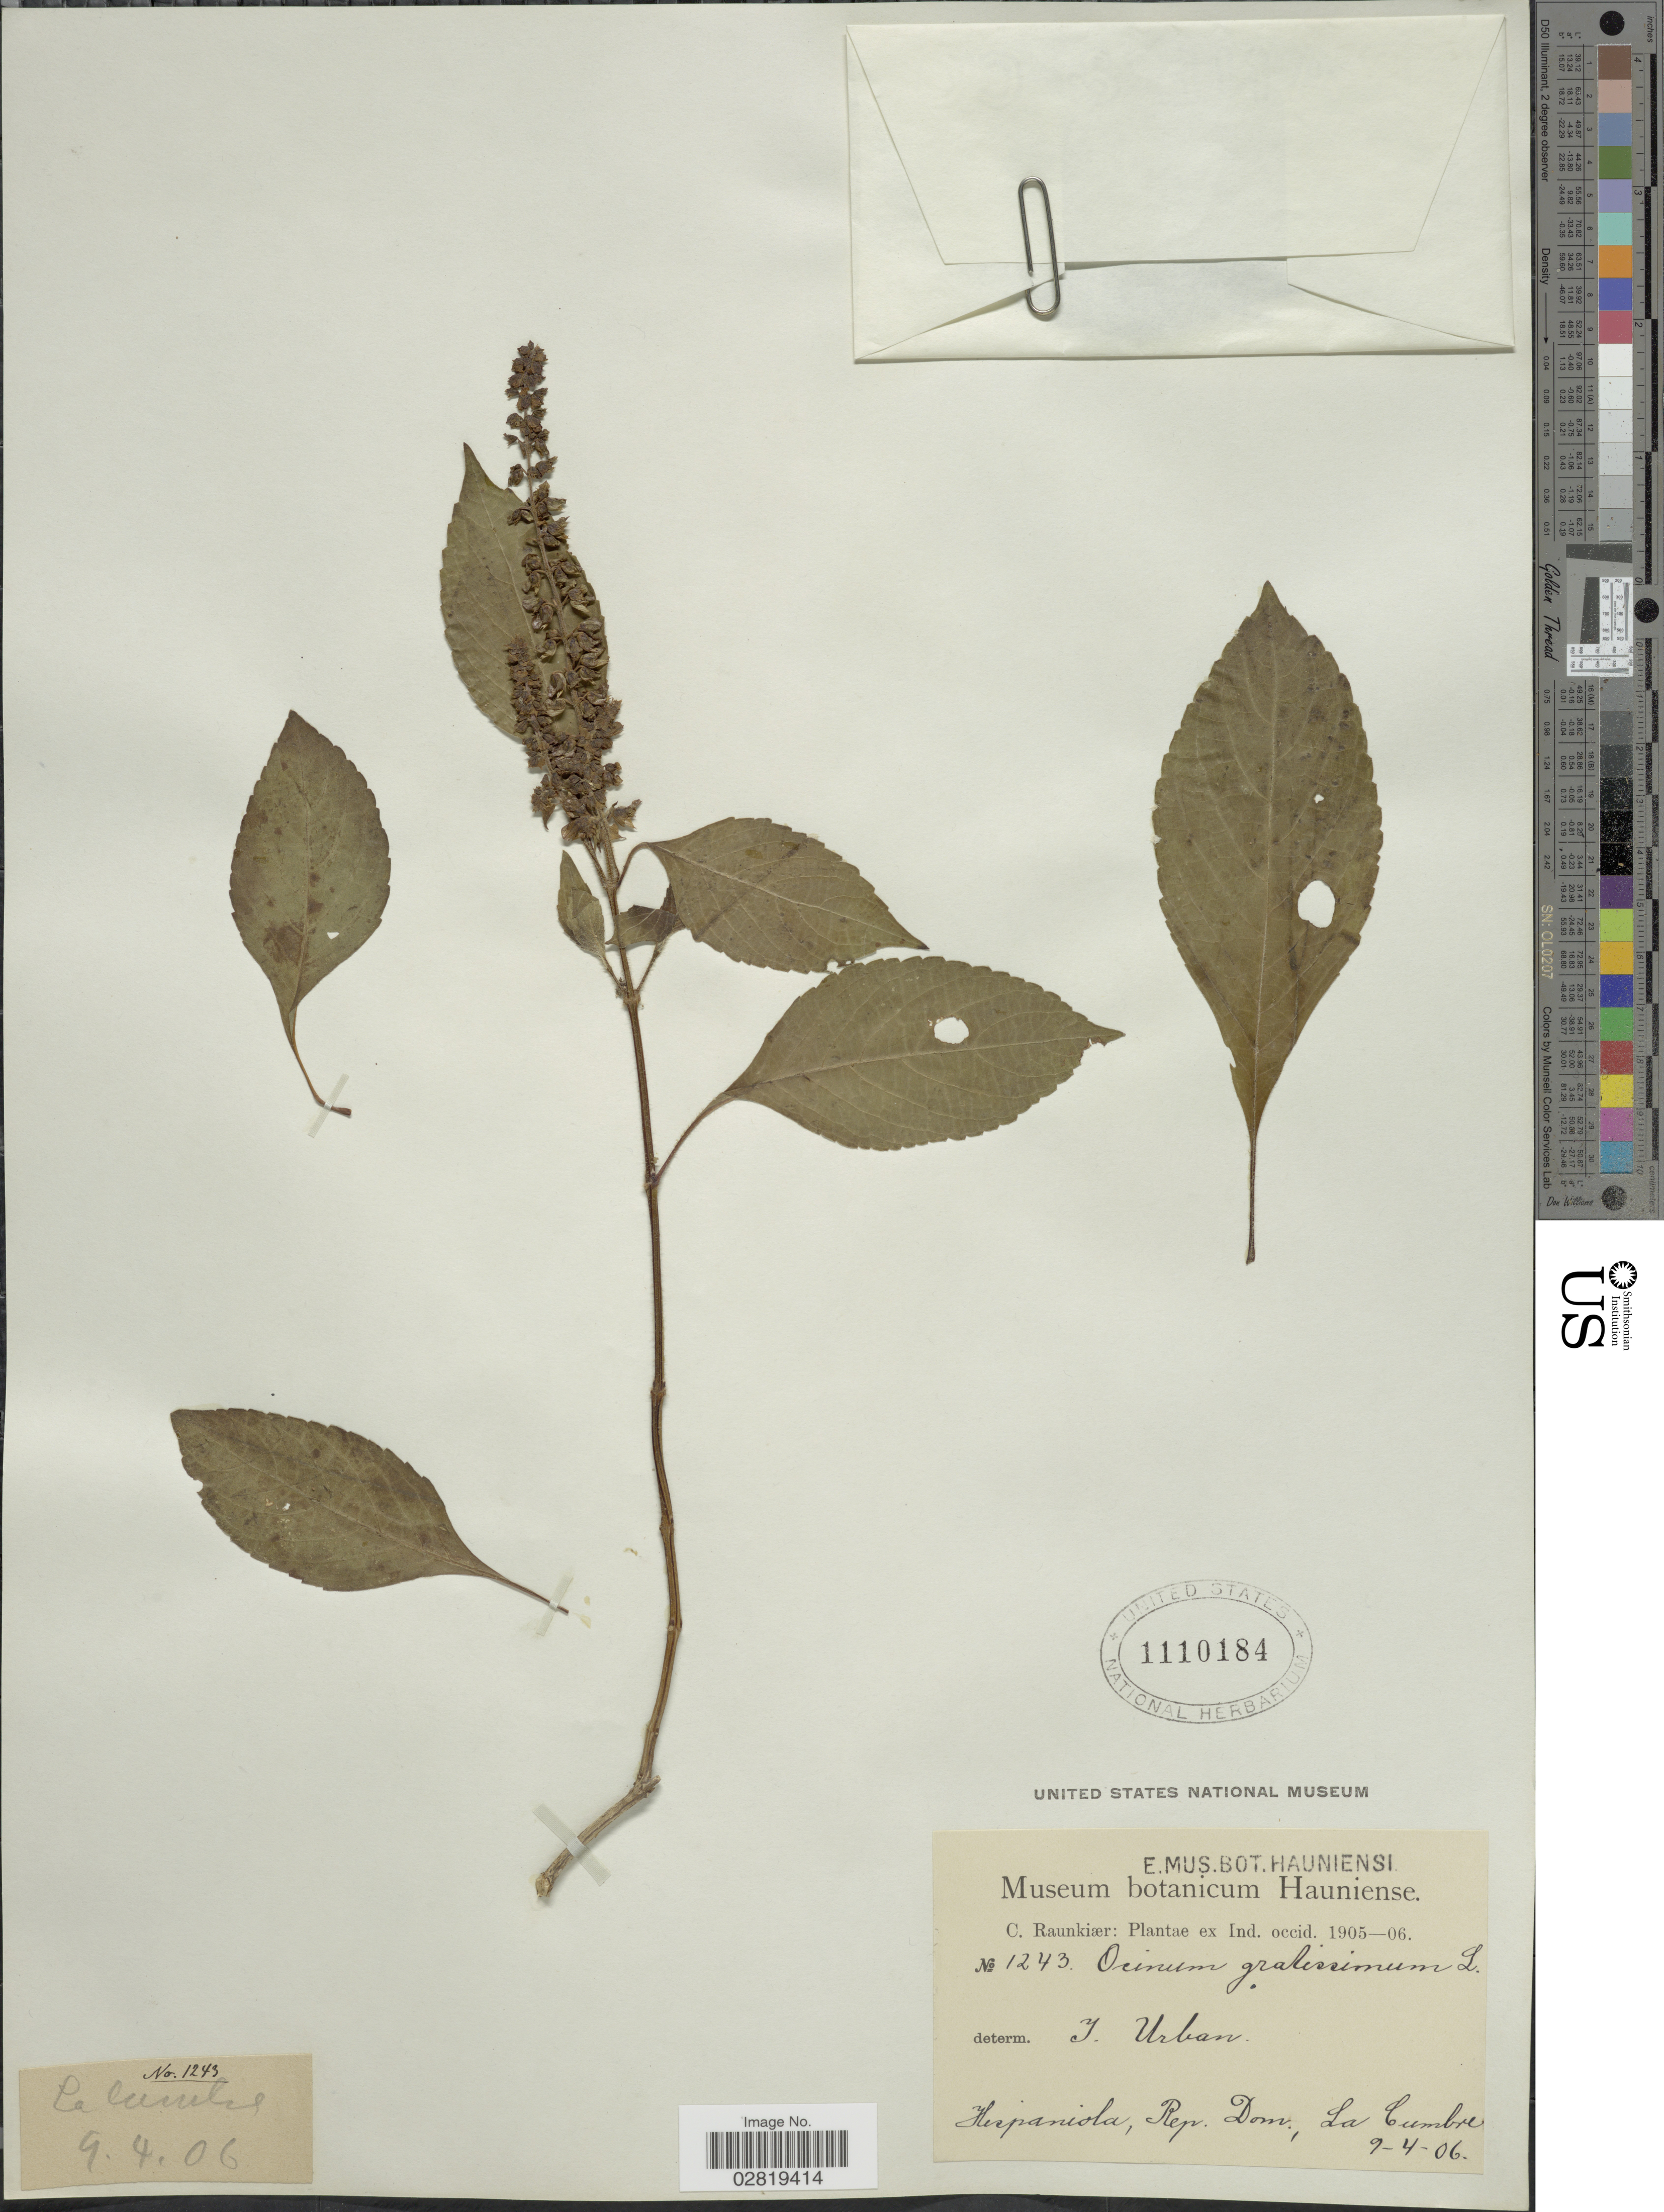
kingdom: Plantae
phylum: Tracheophyta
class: Magnoliopsida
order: Lamiales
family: Lamiaceae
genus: Ocimum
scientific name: Ocimum gratissimum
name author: L.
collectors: C. C. Raunkiaer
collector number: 1243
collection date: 1906-04-09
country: Dominican Republic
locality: Ind. occid., Hispaniola, Rep. Dom., La Cumbre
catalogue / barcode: US 1110184